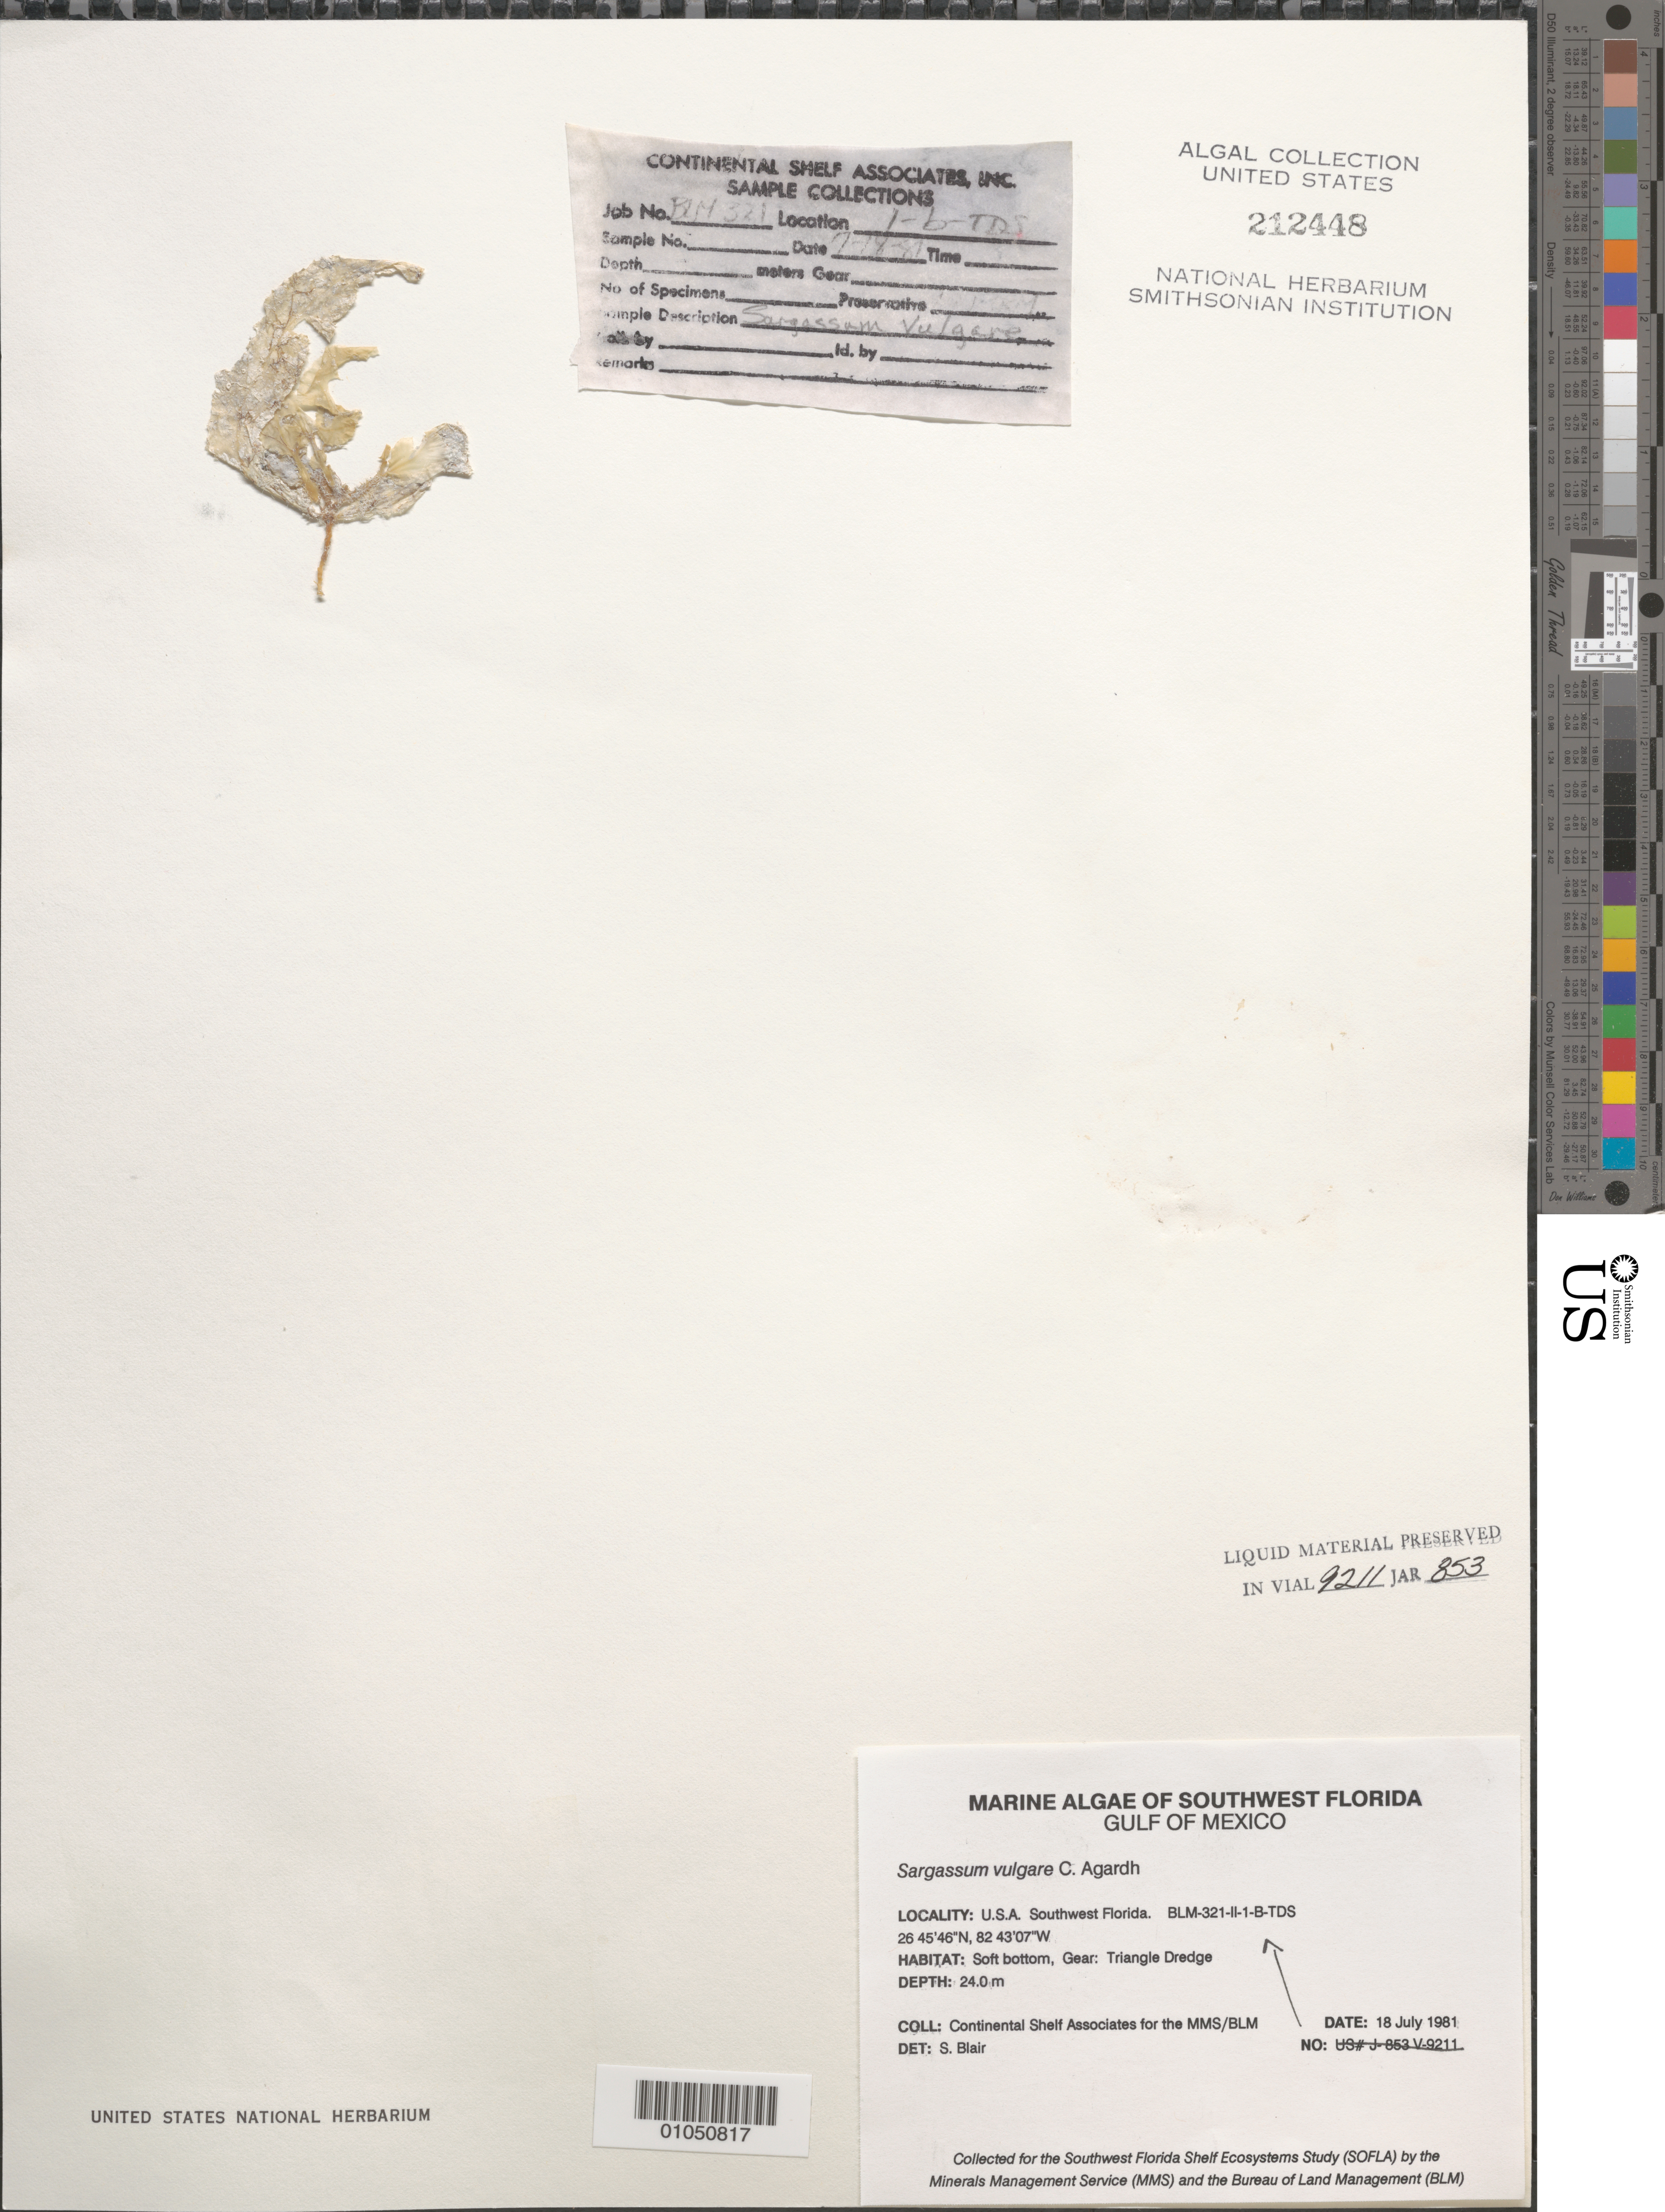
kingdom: Chromista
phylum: Ochrophyta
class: Phaeophyceae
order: Fucales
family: Sargassaceae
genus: Sargassum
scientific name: Sargassum vulgare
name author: C. Agardh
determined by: Blair, S. M.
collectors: Continental Shelf Associates for the MMS/BLM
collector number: BLM-321-II-1-B-TDS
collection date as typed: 18 Jul 1981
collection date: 1981-07-18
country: United States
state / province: Florida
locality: Gulf of Mexico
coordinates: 26 45'46"N, 82 43'07"W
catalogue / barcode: US 212448